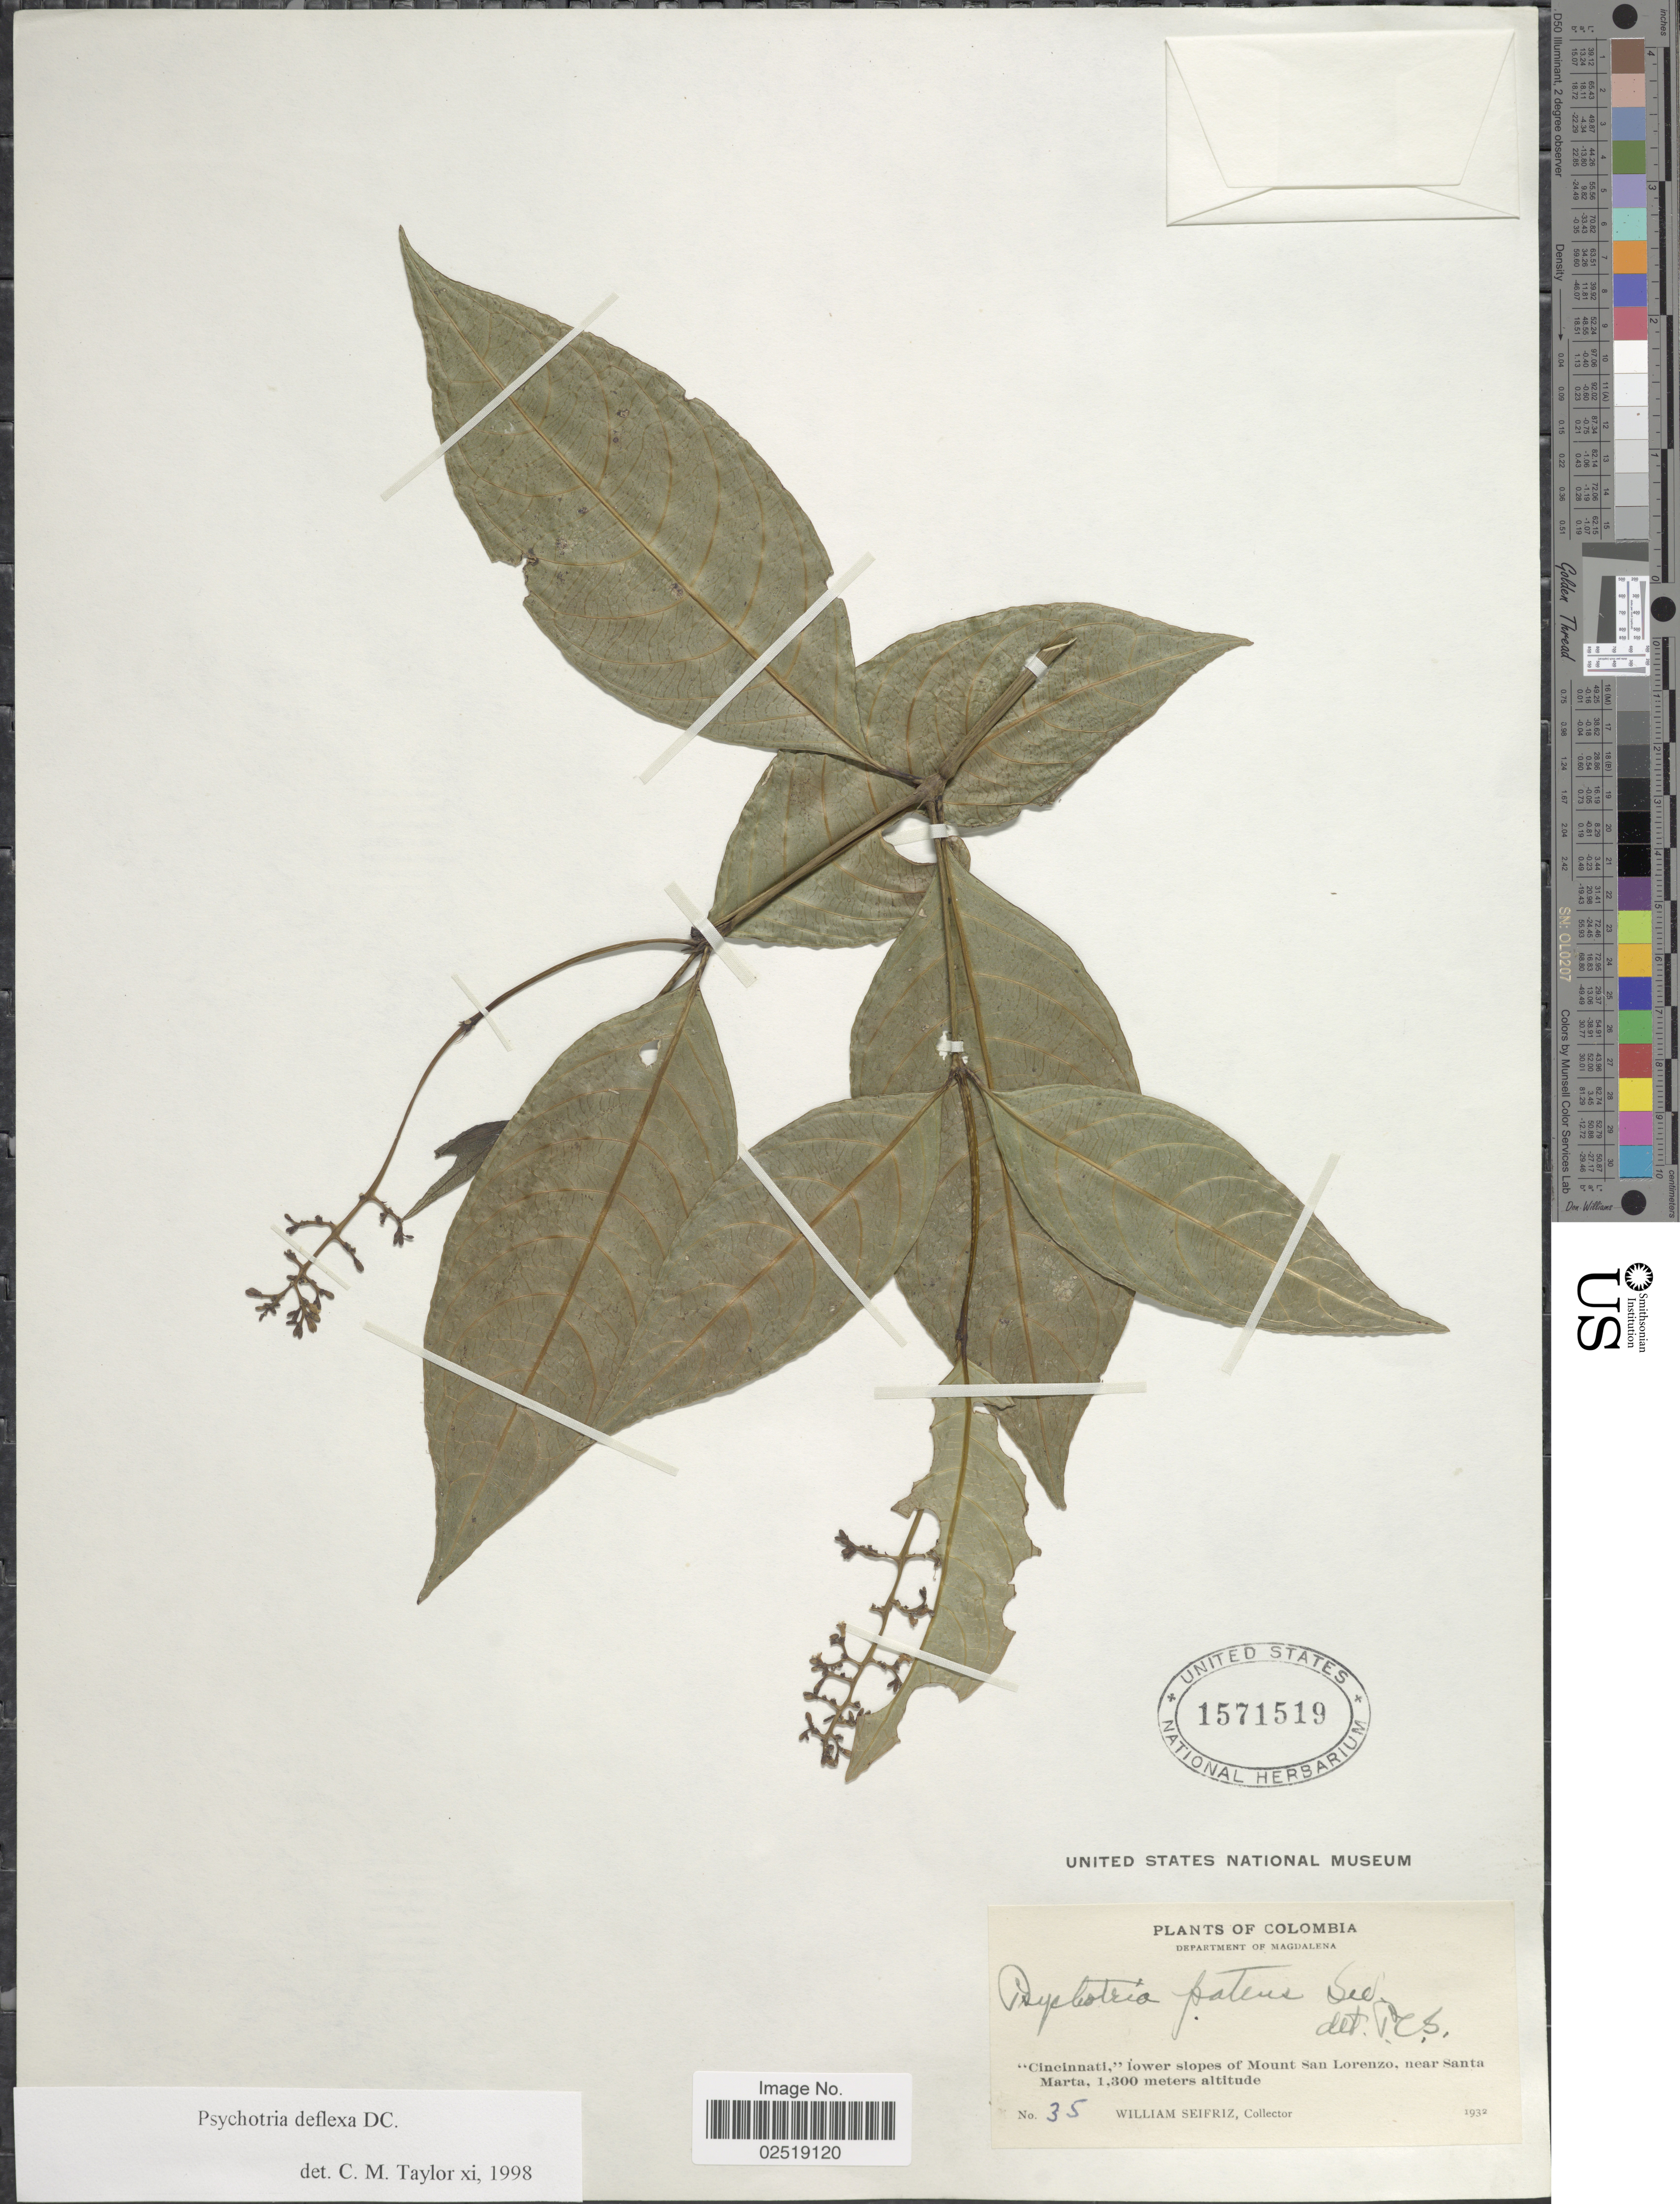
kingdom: Plantae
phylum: Tracheophyta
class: Magnoliopsida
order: Gentianales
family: Rubiaceae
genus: Psychotria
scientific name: Psychotria deflexa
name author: DC.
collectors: W. Seifriz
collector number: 35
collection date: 1932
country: Colombia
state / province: Magdalena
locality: Department of Magdalena. "Cincinnati", lower slopes of Mount San Lorenzo, near Santa Marta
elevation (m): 1300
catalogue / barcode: US 1571519